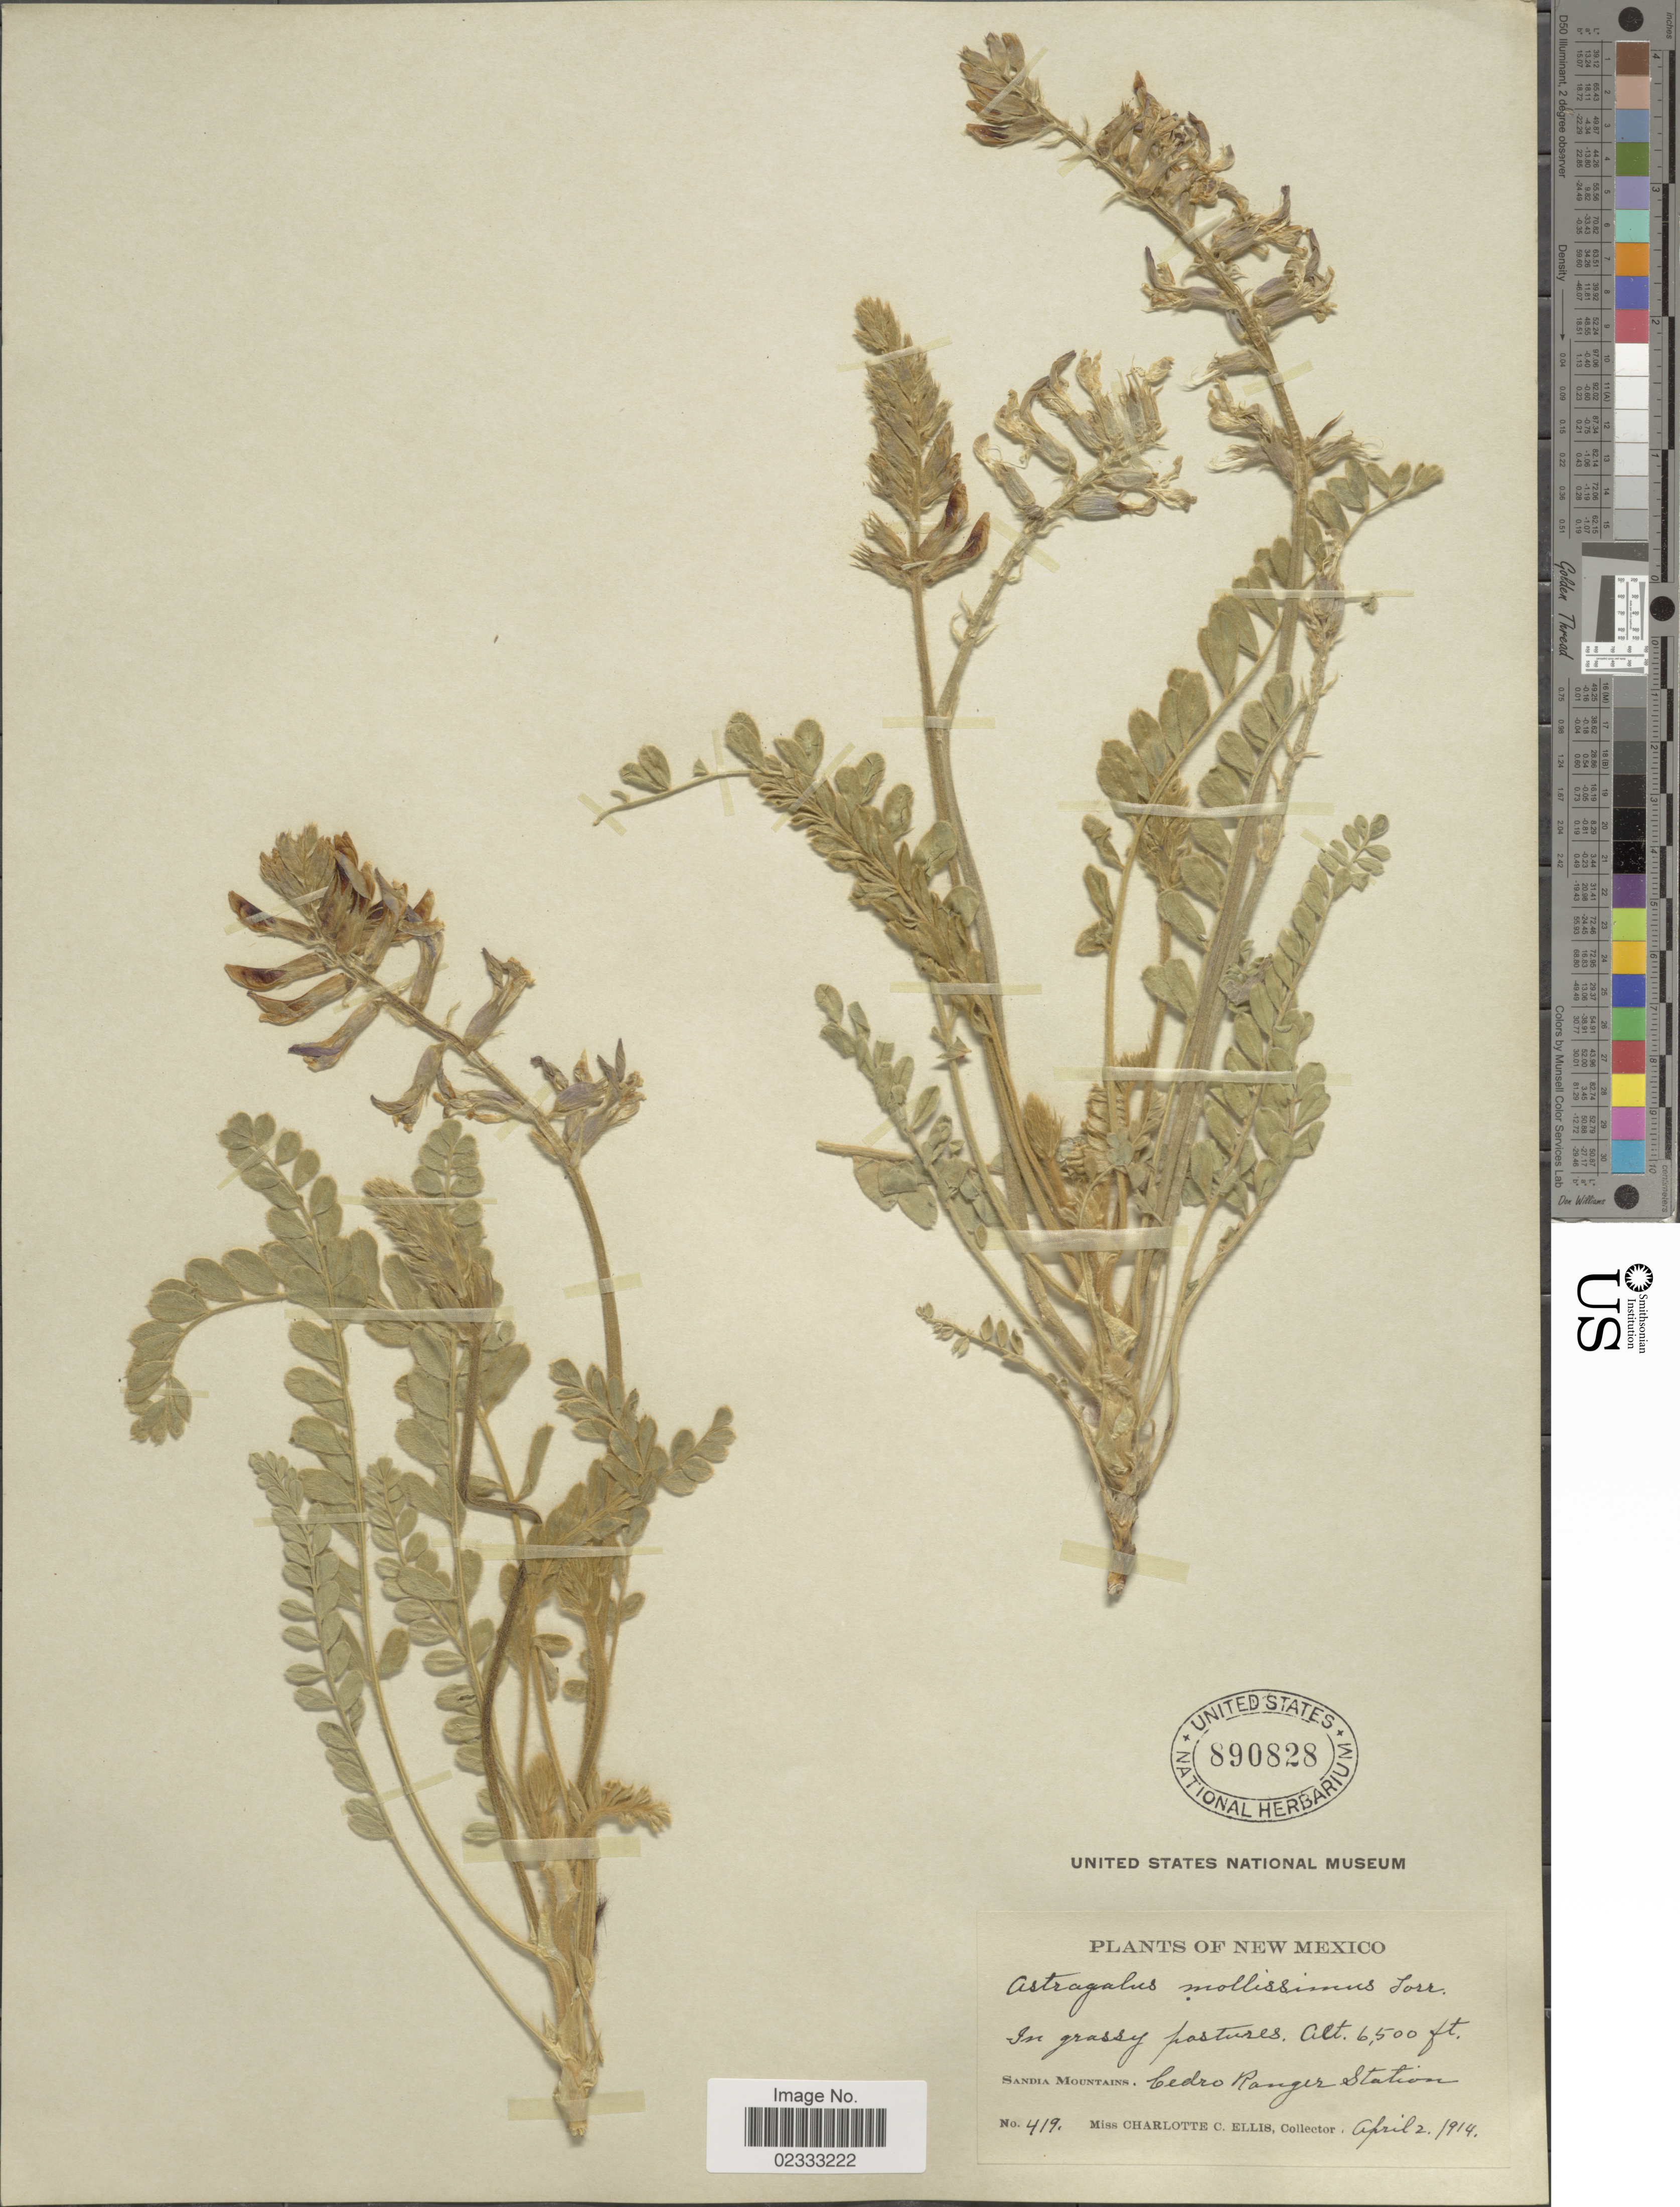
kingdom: Plantae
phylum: Tracheophyta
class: Magnoliopsida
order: Fabales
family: Fabaceae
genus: Astragalus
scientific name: Astragalus mollissimus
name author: Torr.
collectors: C. C. Ellis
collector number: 419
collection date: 1914-04-02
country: United States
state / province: New Mexico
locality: Sandia Mountains. Cedro Ranger Station.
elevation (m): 1981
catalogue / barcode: US 890828